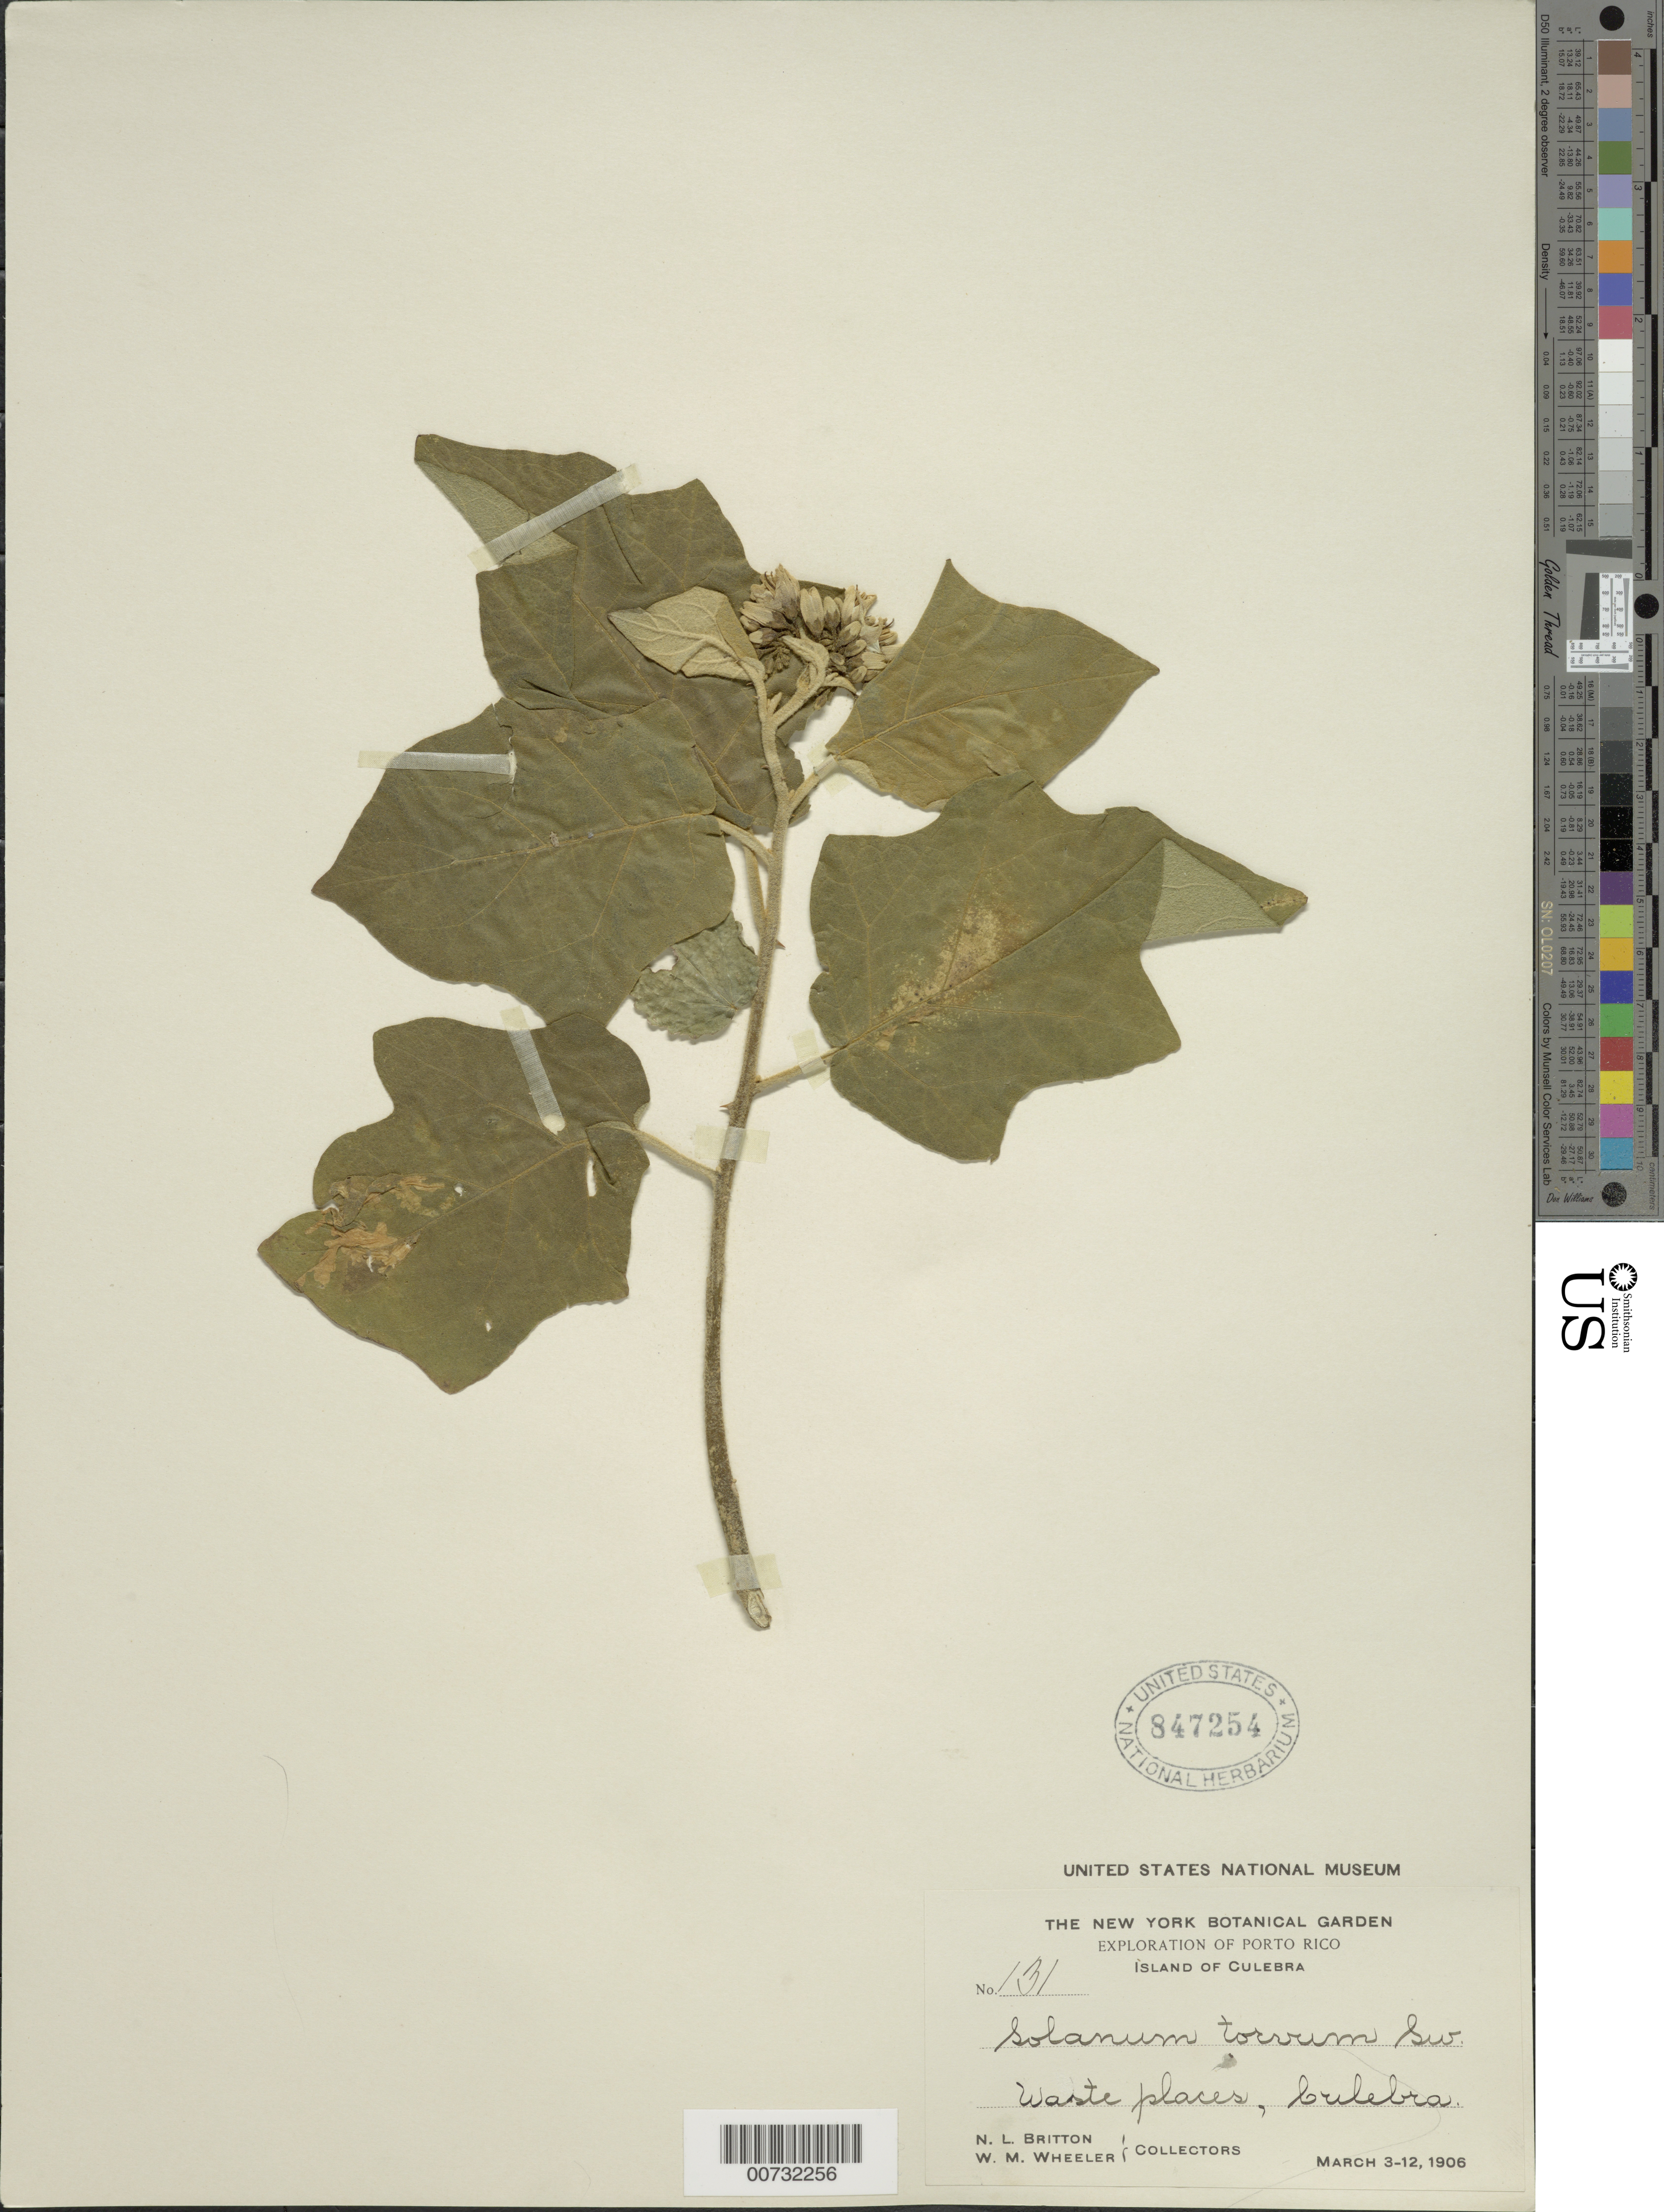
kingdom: Plantae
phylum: Tracheophyta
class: Magnoliopsida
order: Solanales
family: Solanaceae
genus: Solanum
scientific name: Solanum torvum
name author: Sw.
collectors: N. Britton & W. Wheeler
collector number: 131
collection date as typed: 03 Mar 1906 to 12 Mar 1906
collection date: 1906-03-03/1906-03-12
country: Puerto Rico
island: Culebra I.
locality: Culebra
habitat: Waste places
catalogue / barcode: US 847254